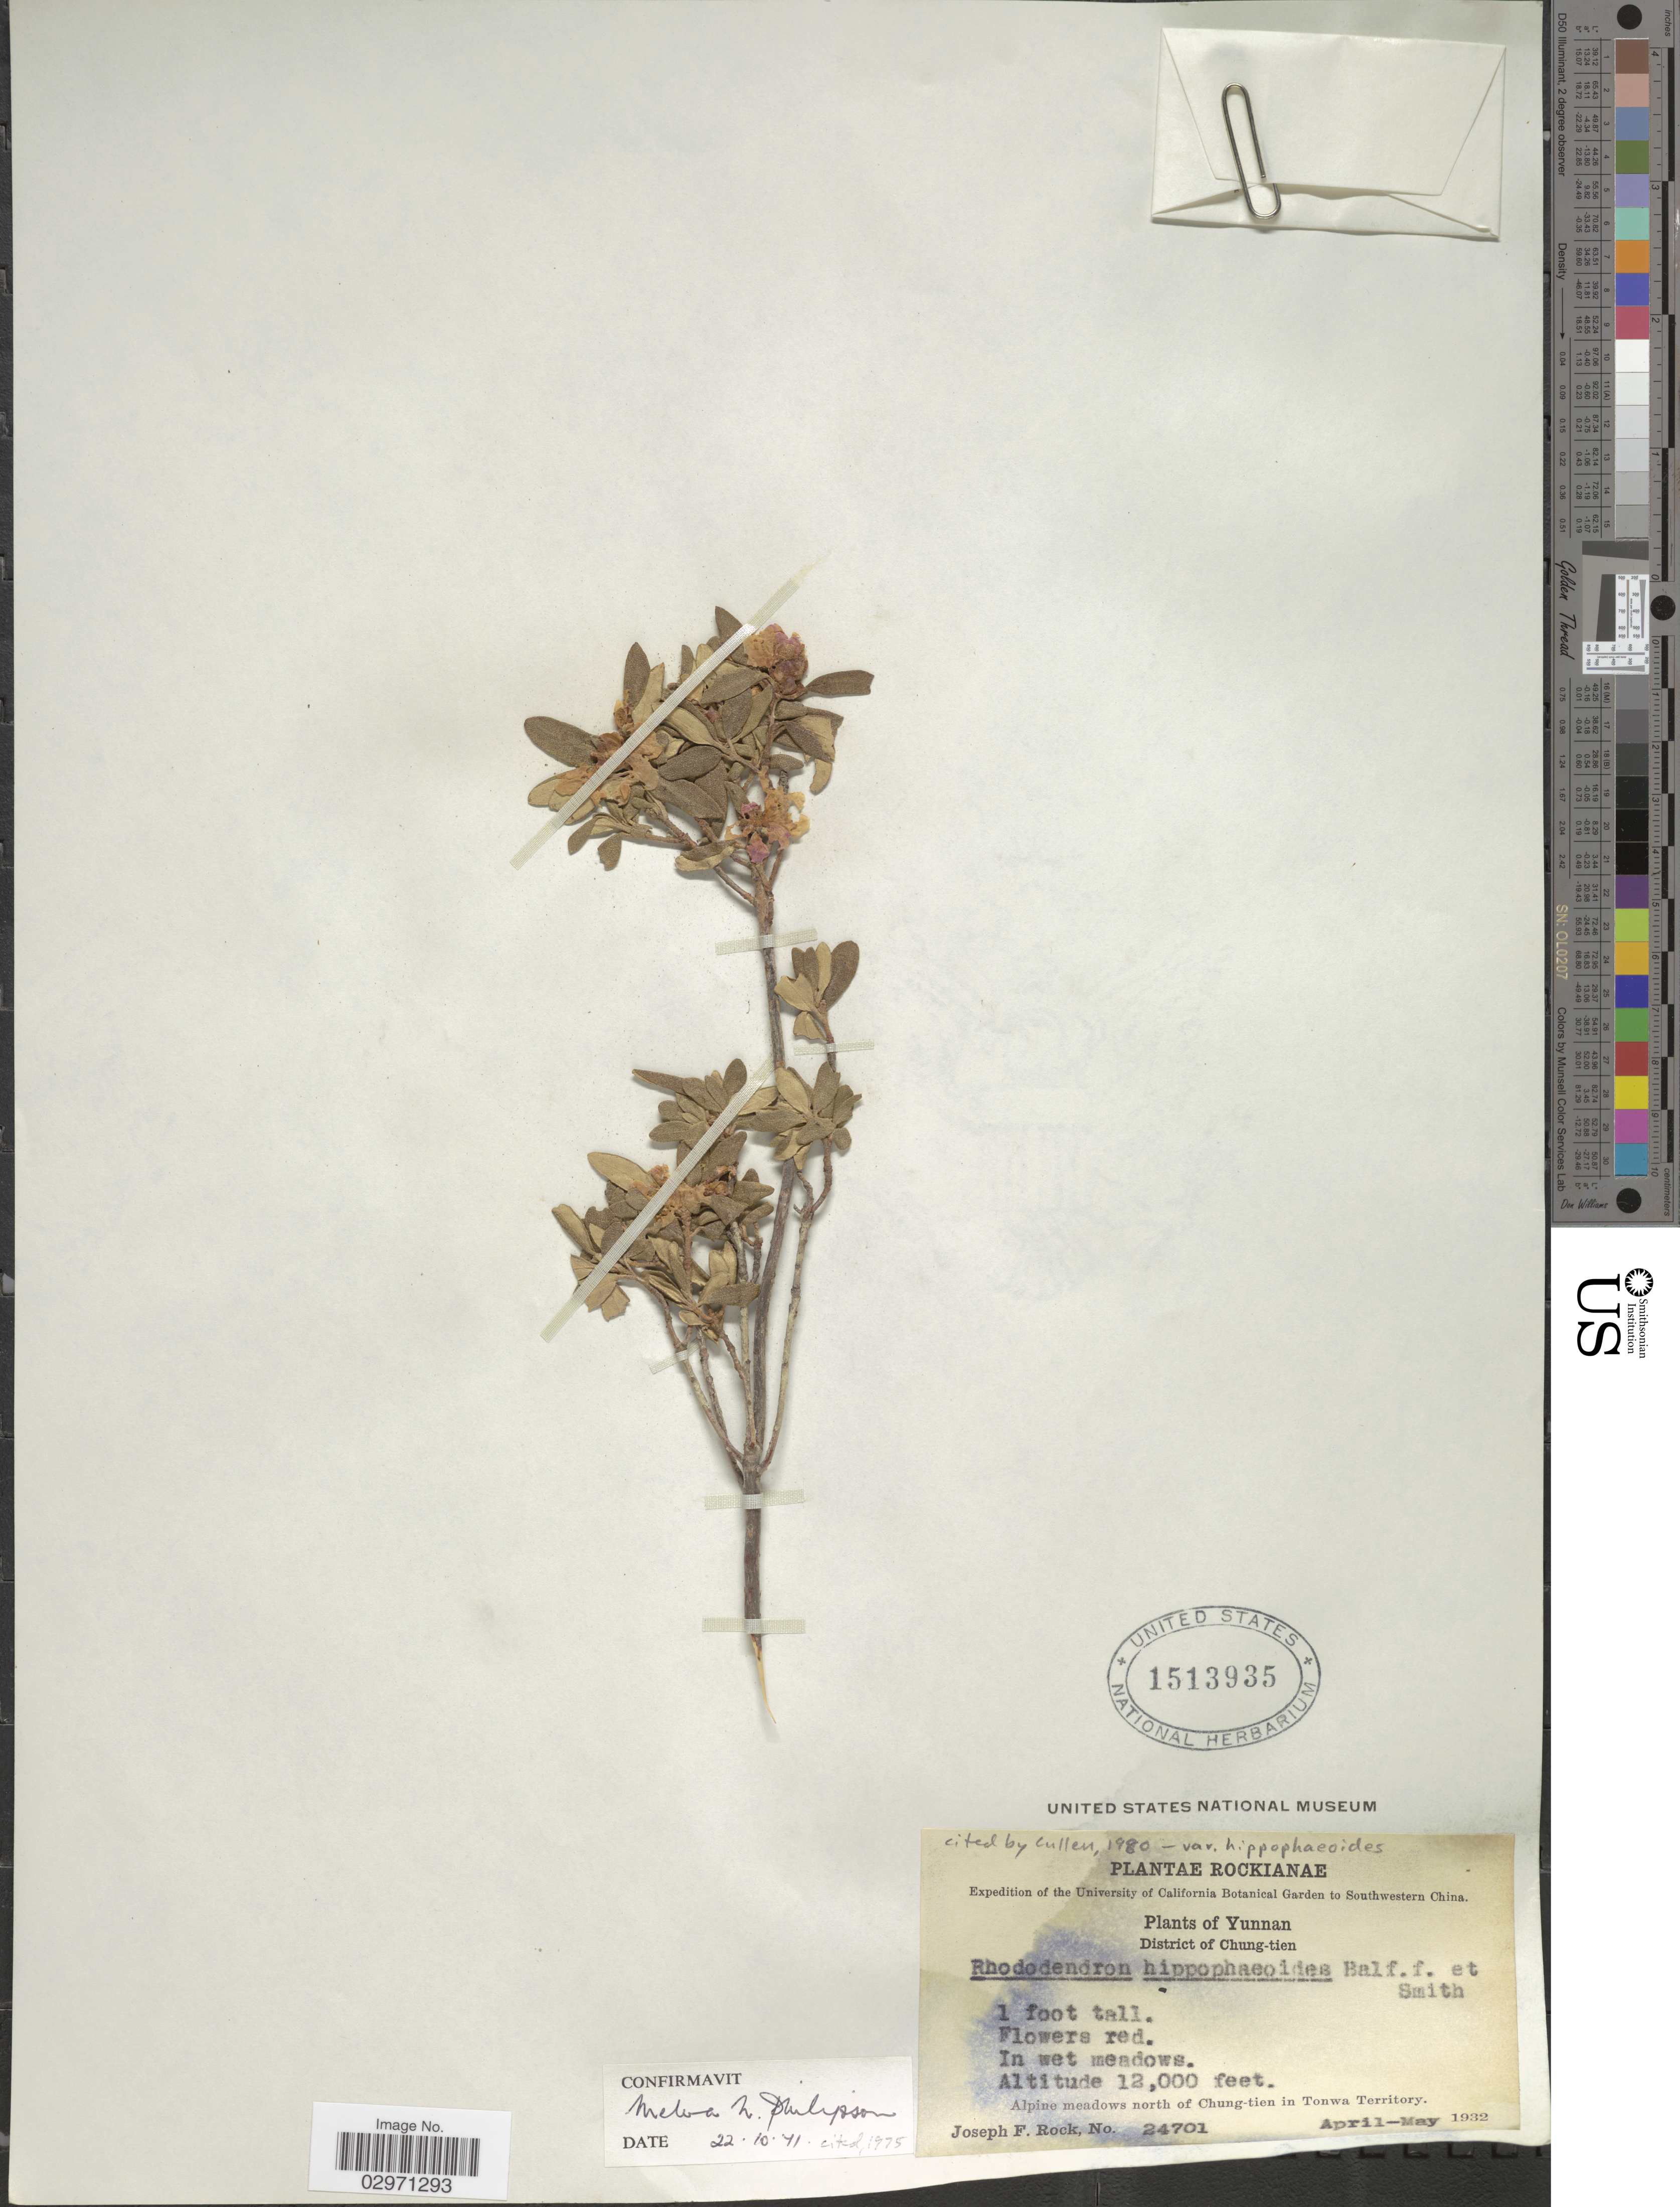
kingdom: Plantae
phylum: Tracheophyta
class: Magnoliopsida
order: Ericales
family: Ericaceae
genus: Rhododendron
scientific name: Rhododendron hippophaeoides var. hippophaeoides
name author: Balf. f. & W.W. Sm.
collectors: J. F. Rock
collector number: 24701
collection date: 1932-04/1932-05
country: China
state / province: Yunnan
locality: Southwestern China. District of Chung-tien. Alpine meadows north of Chung-tien in Tonwa Territory.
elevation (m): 3658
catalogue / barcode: US 1513935